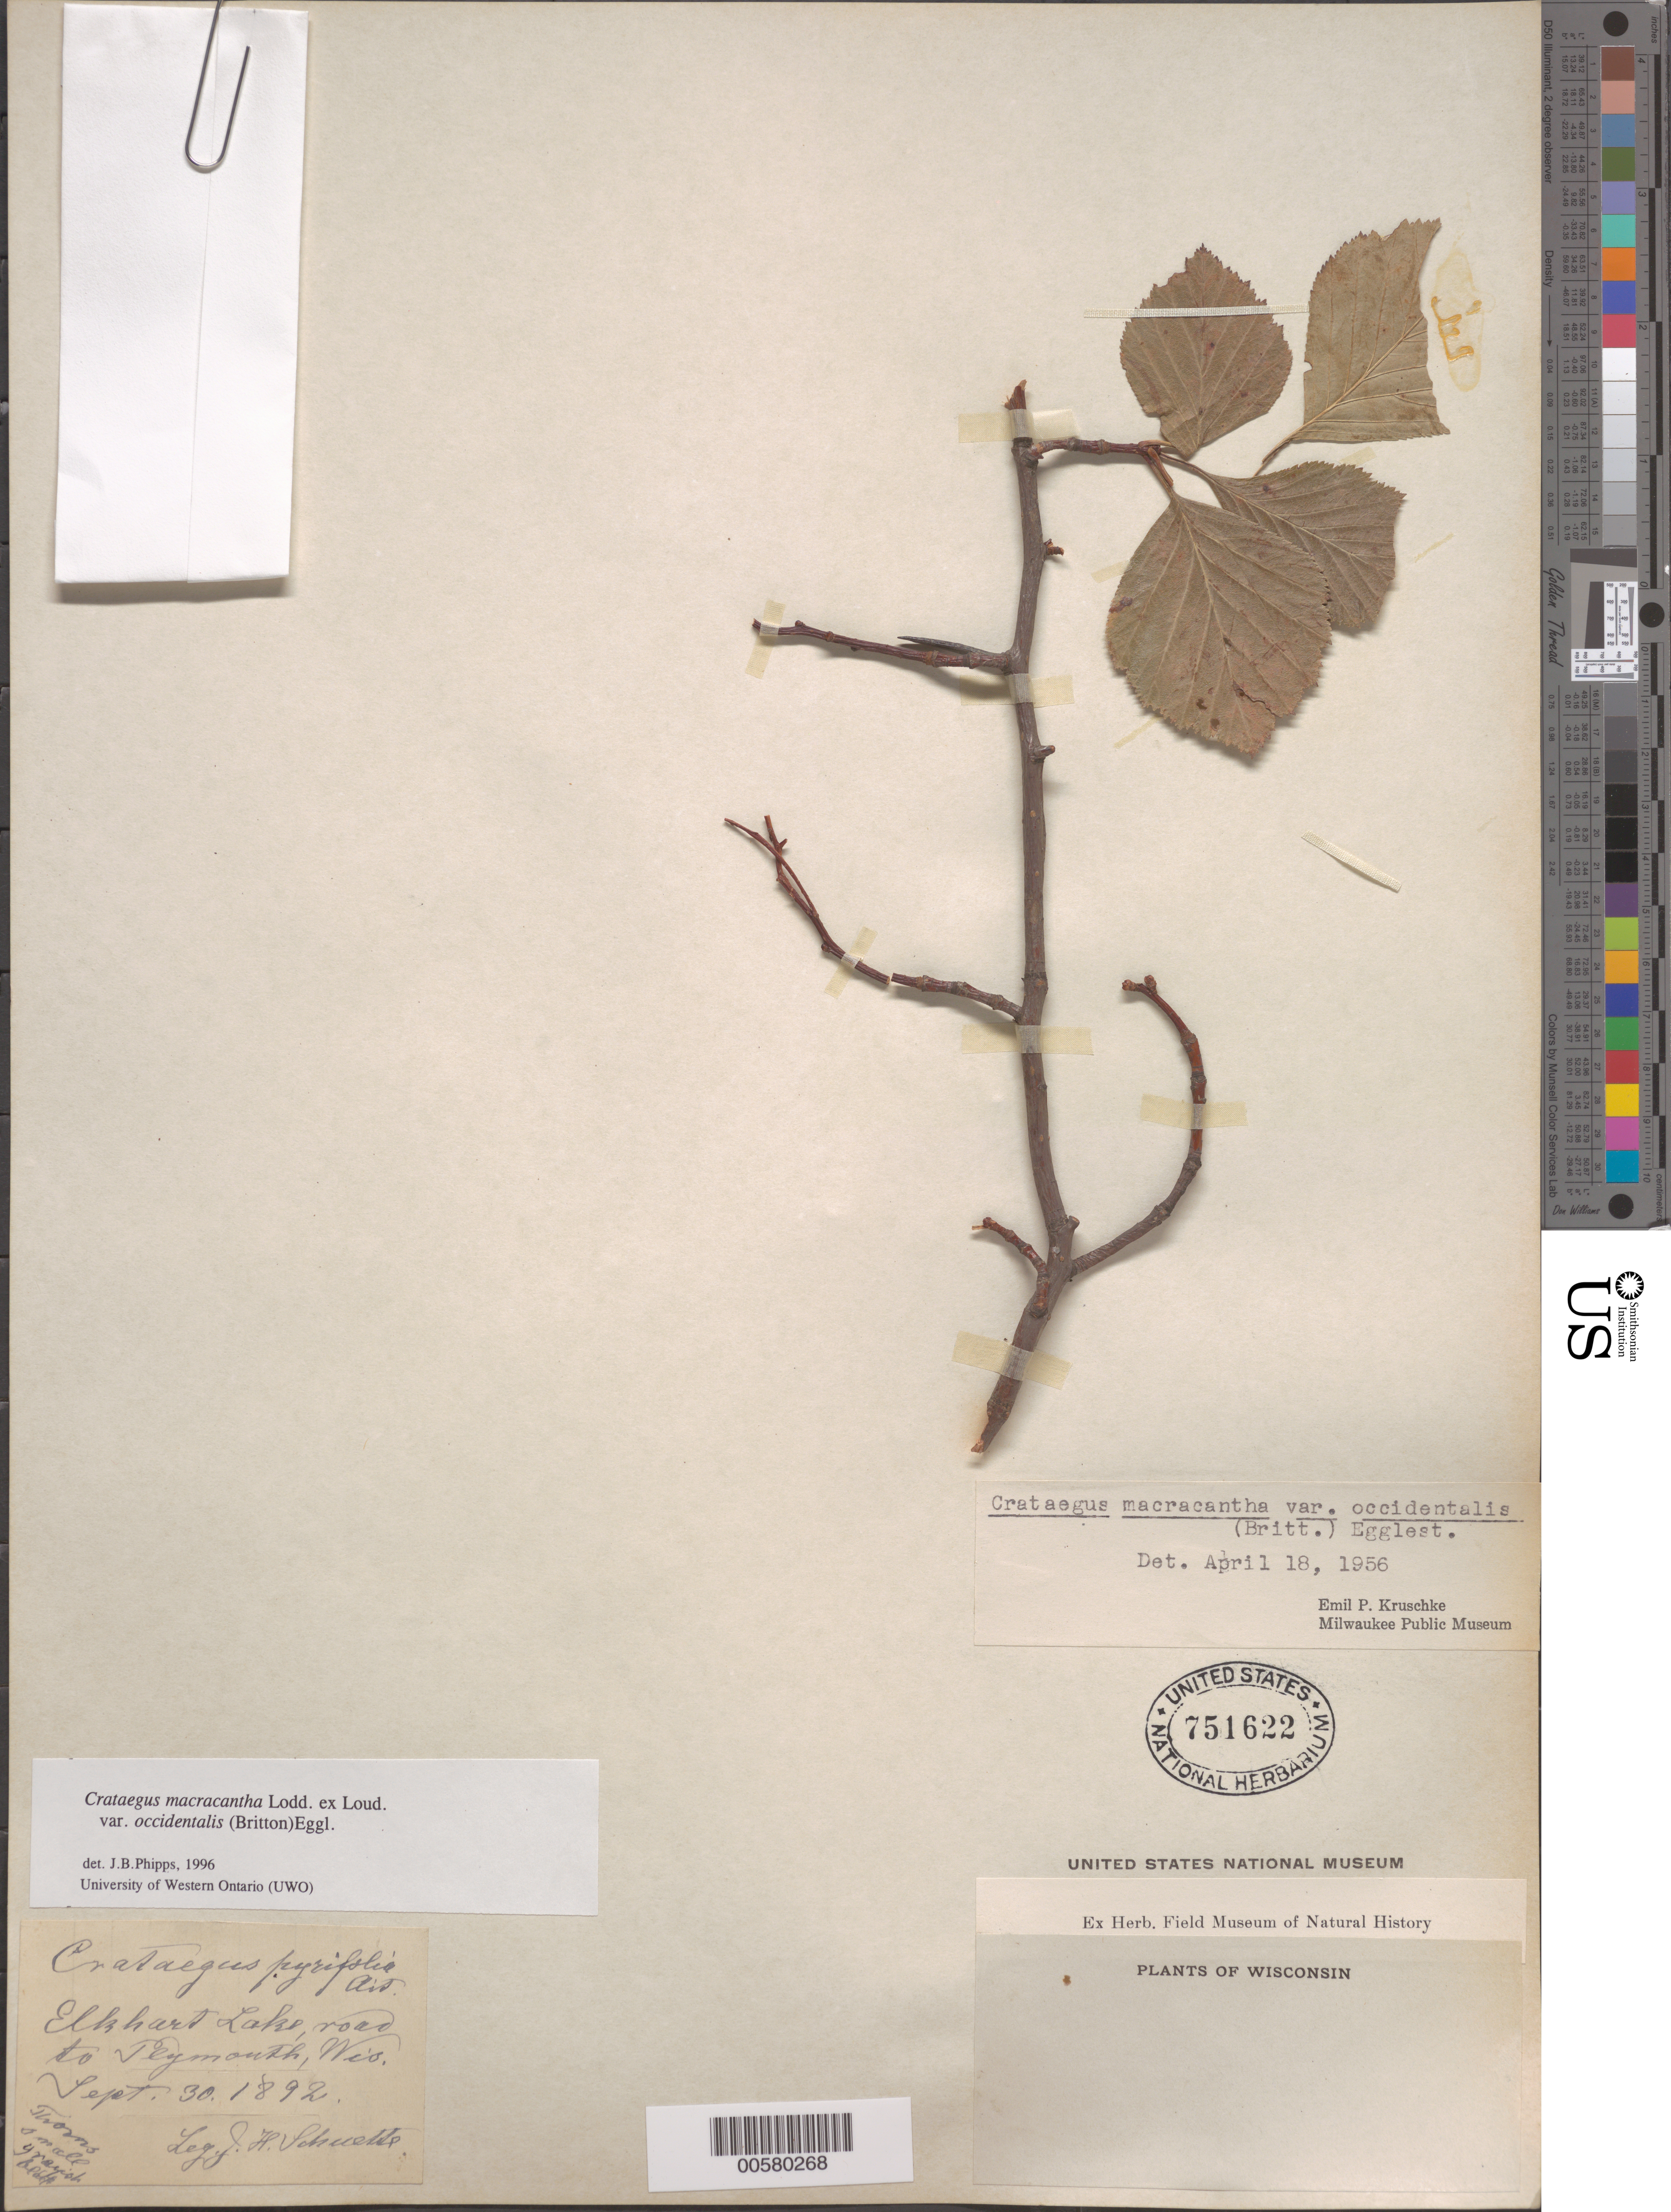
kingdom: Plantae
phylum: Tracheophyta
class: Magnoliopsida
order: Rosales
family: Rosaceae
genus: Crataegus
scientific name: Crataegus macracantha var. occidentalis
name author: (Britton) Eggl.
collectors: J. H. Schuette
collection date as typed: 30 Sep 1892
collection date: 1892-09-30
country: United States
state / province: Wisconsin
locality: Elkard Lake road to Plymouth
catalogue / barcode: US 751622